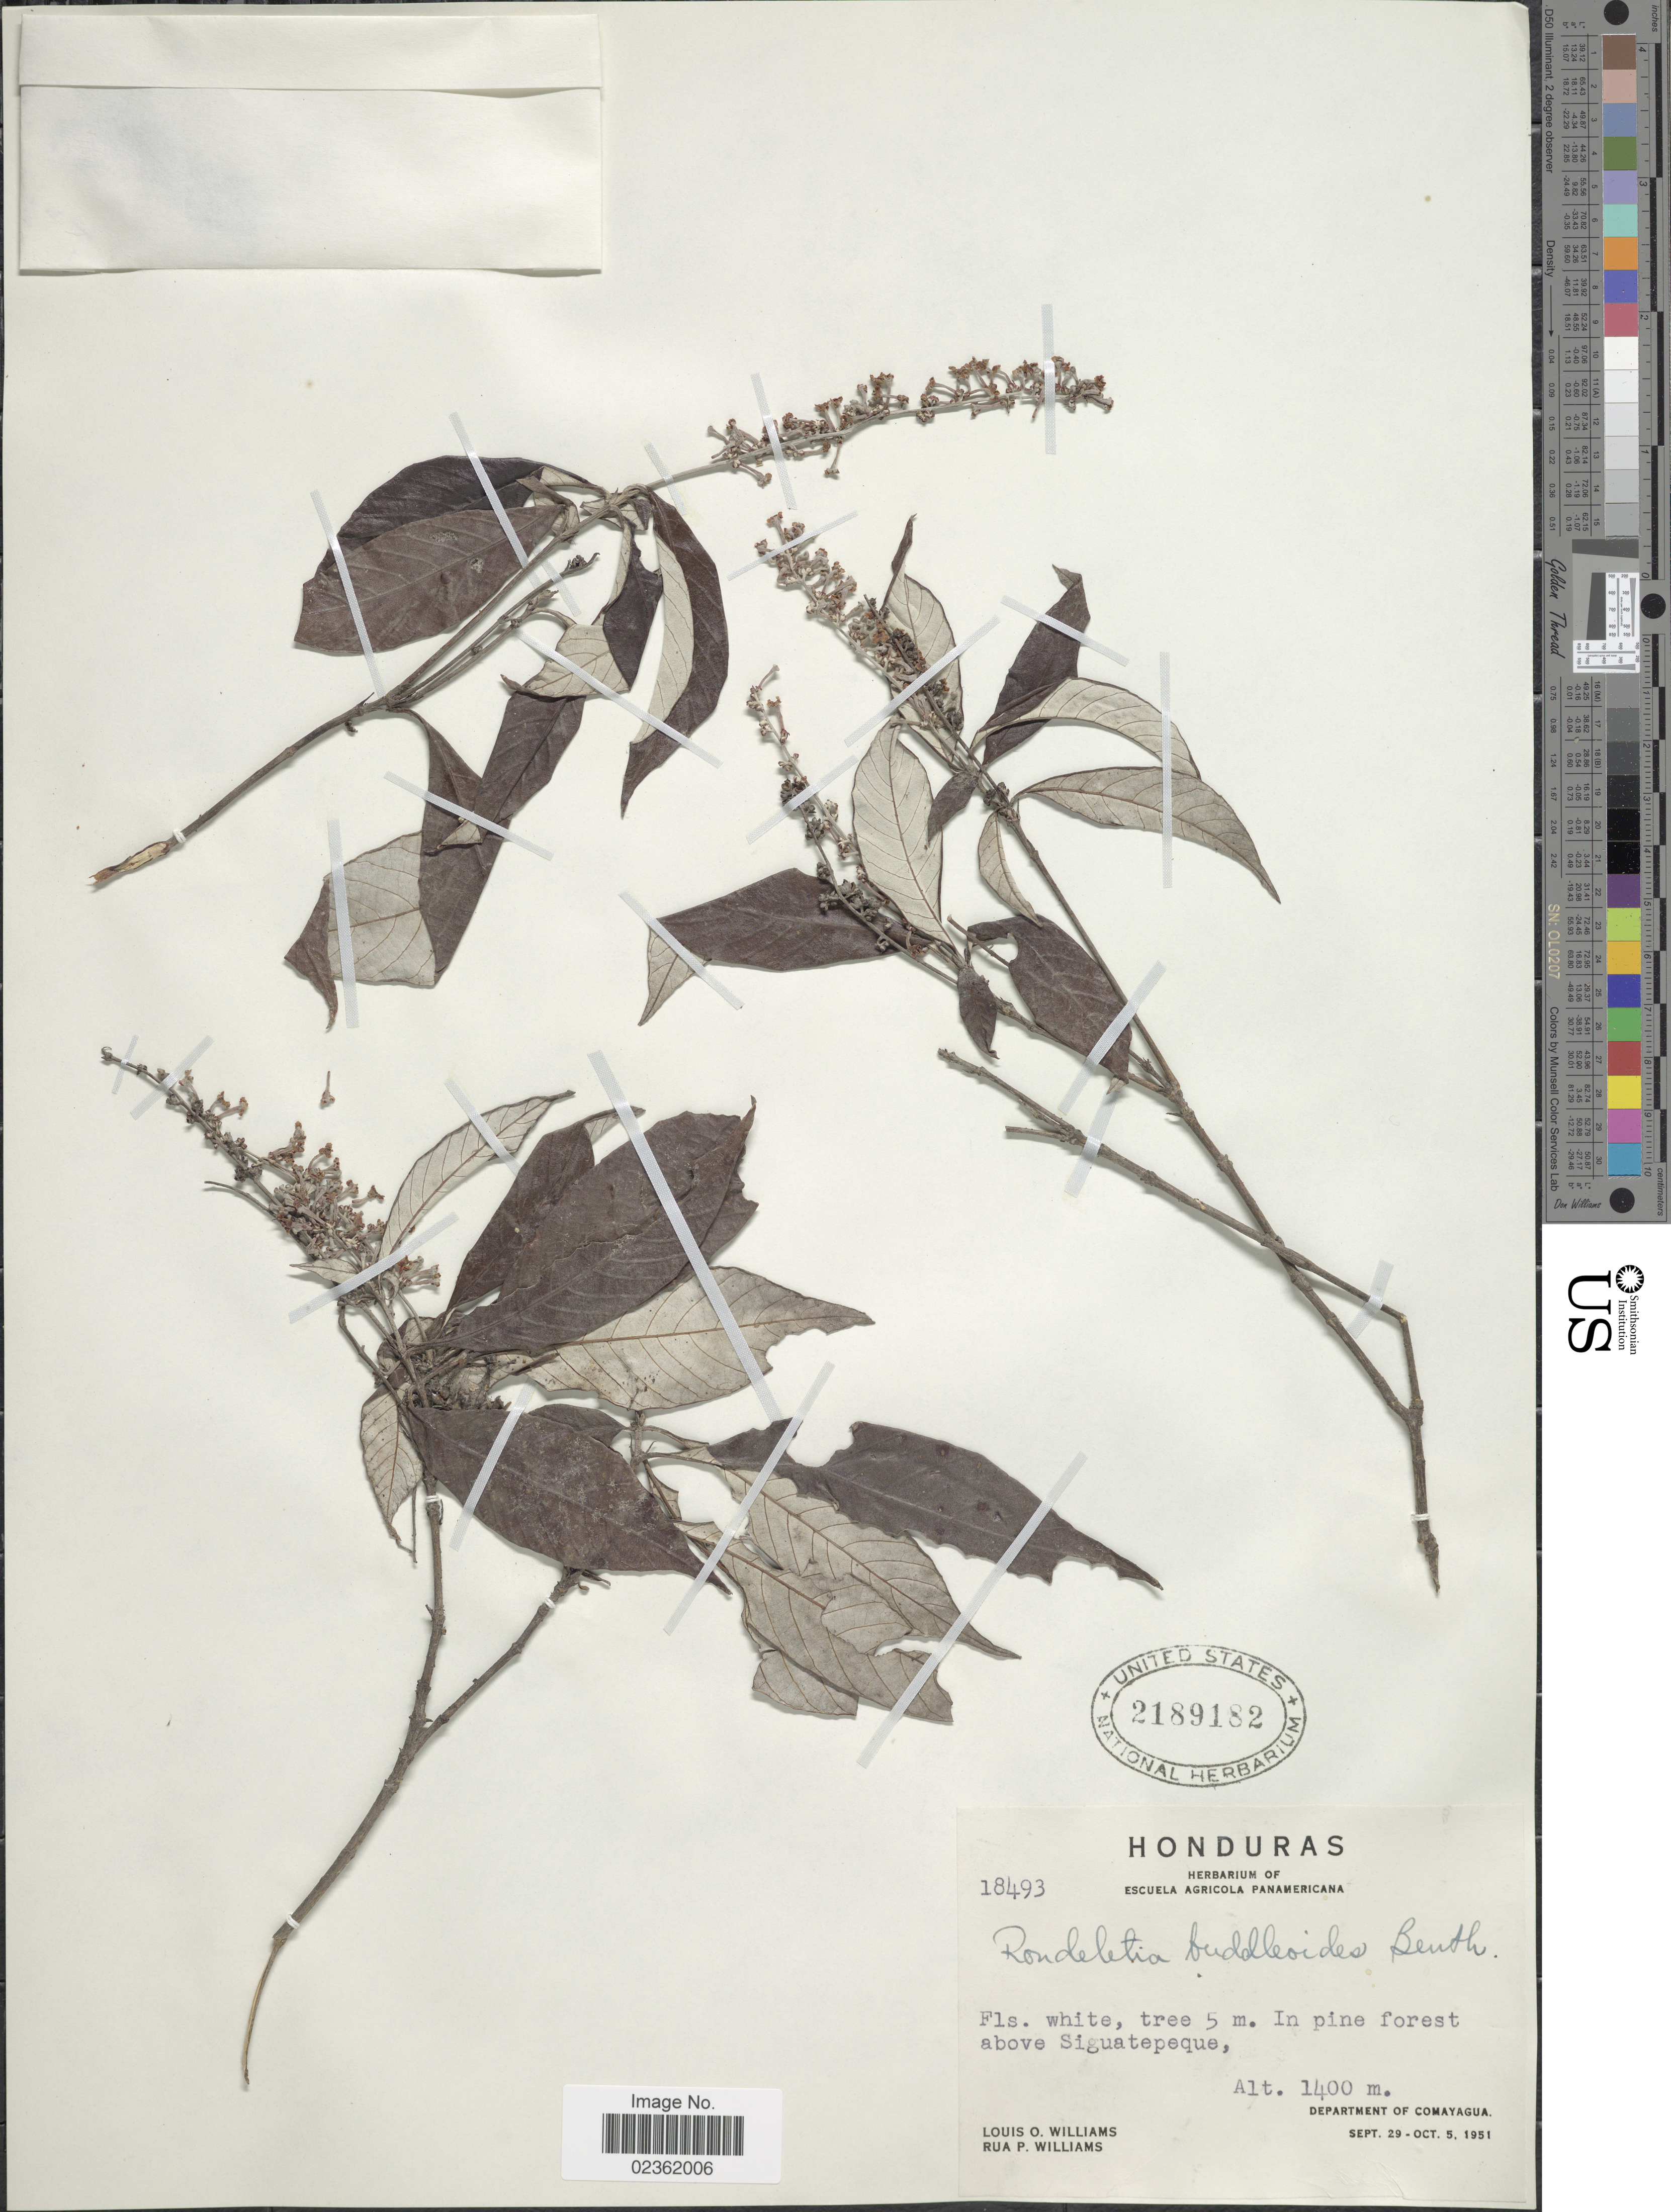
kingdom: Plantae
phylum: Tracheophyta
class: Magnoliopsida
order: Gentianales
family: Rubiaceae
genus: Rondeletia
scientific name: Rondeletia buddleioides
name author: Benth.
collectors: L. O. Williams & R. P. Williams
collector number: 18493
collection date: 1951-09-29/1951-10-05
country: Honduras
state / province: Comayagua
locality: In pine forest above Siguatepeque.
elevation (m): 1400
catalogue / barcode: US 2189182